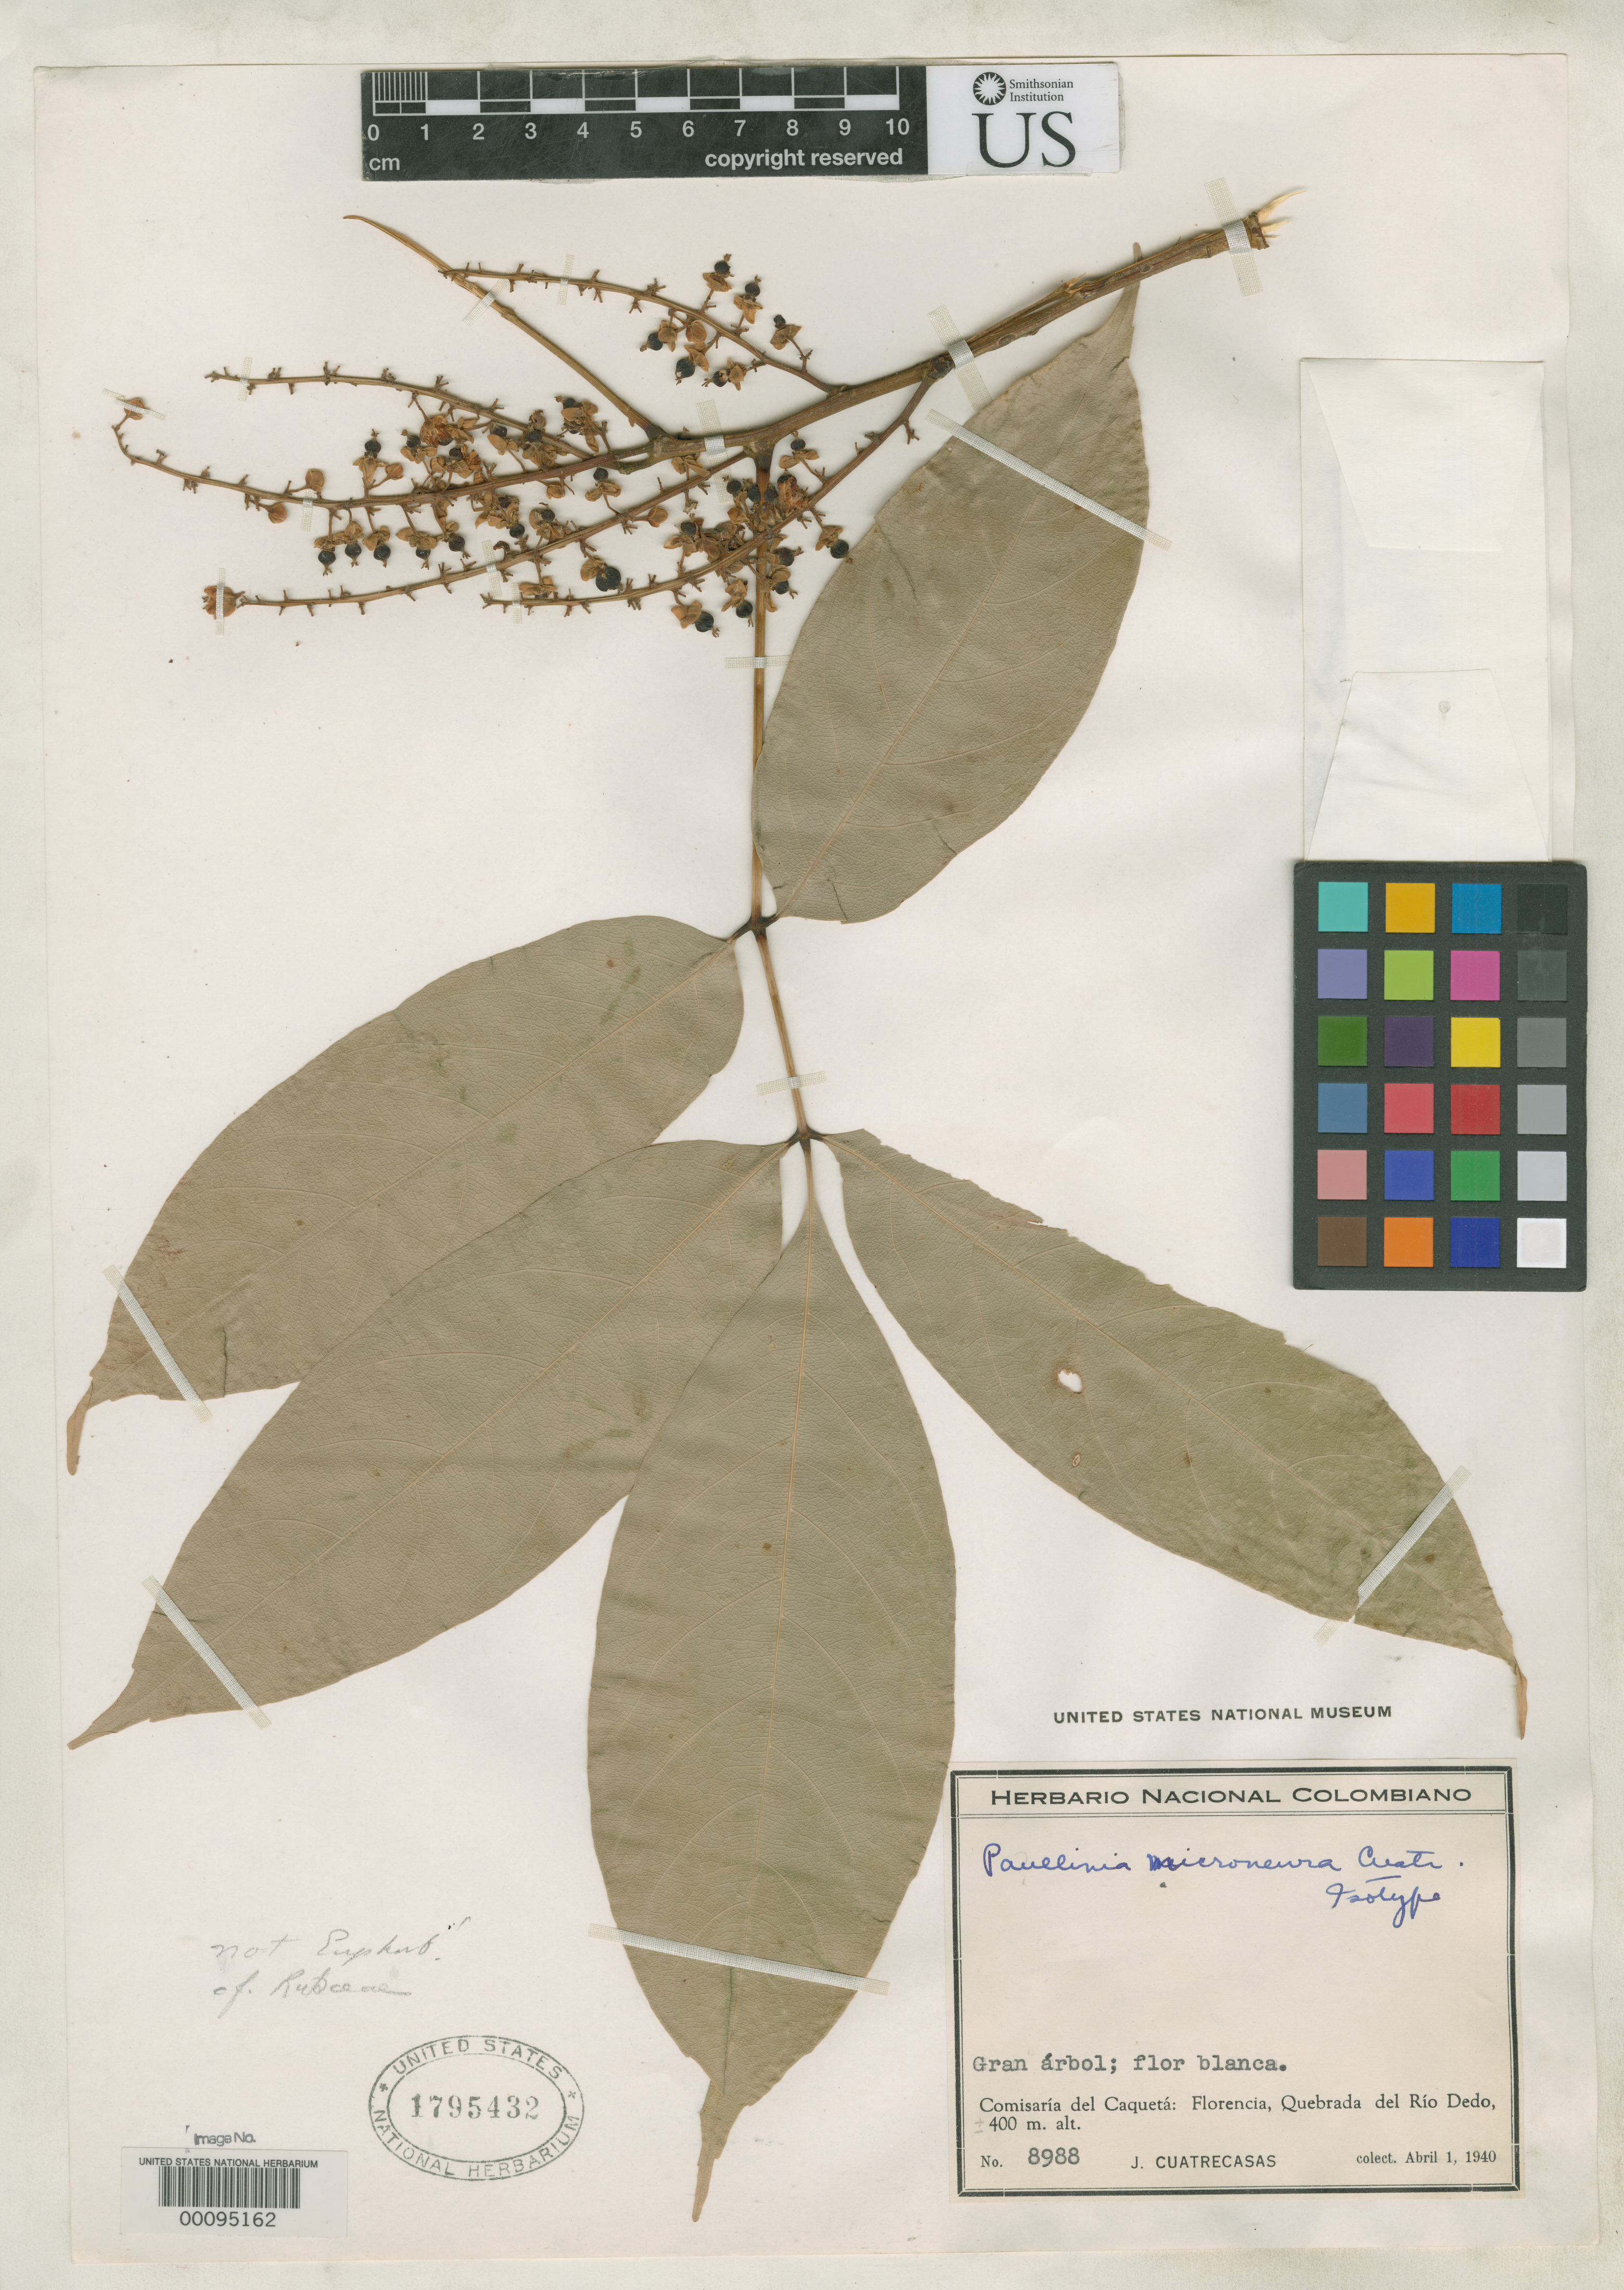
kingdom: Plantae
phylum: Tracheophyta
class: Magnoliopsida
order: Sapindales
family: Sapindaceae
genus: Paullinia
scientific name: Paullinia microneura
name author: Cuatrec.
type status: Isotype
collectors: J. Cuatrecasas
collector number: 8988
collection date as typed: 01 Apr 1940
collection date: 1940-04-01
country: Colombia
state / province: Caquetá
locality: Florencia, Quebrada del Rio Dedo.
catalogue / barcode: US 1795432